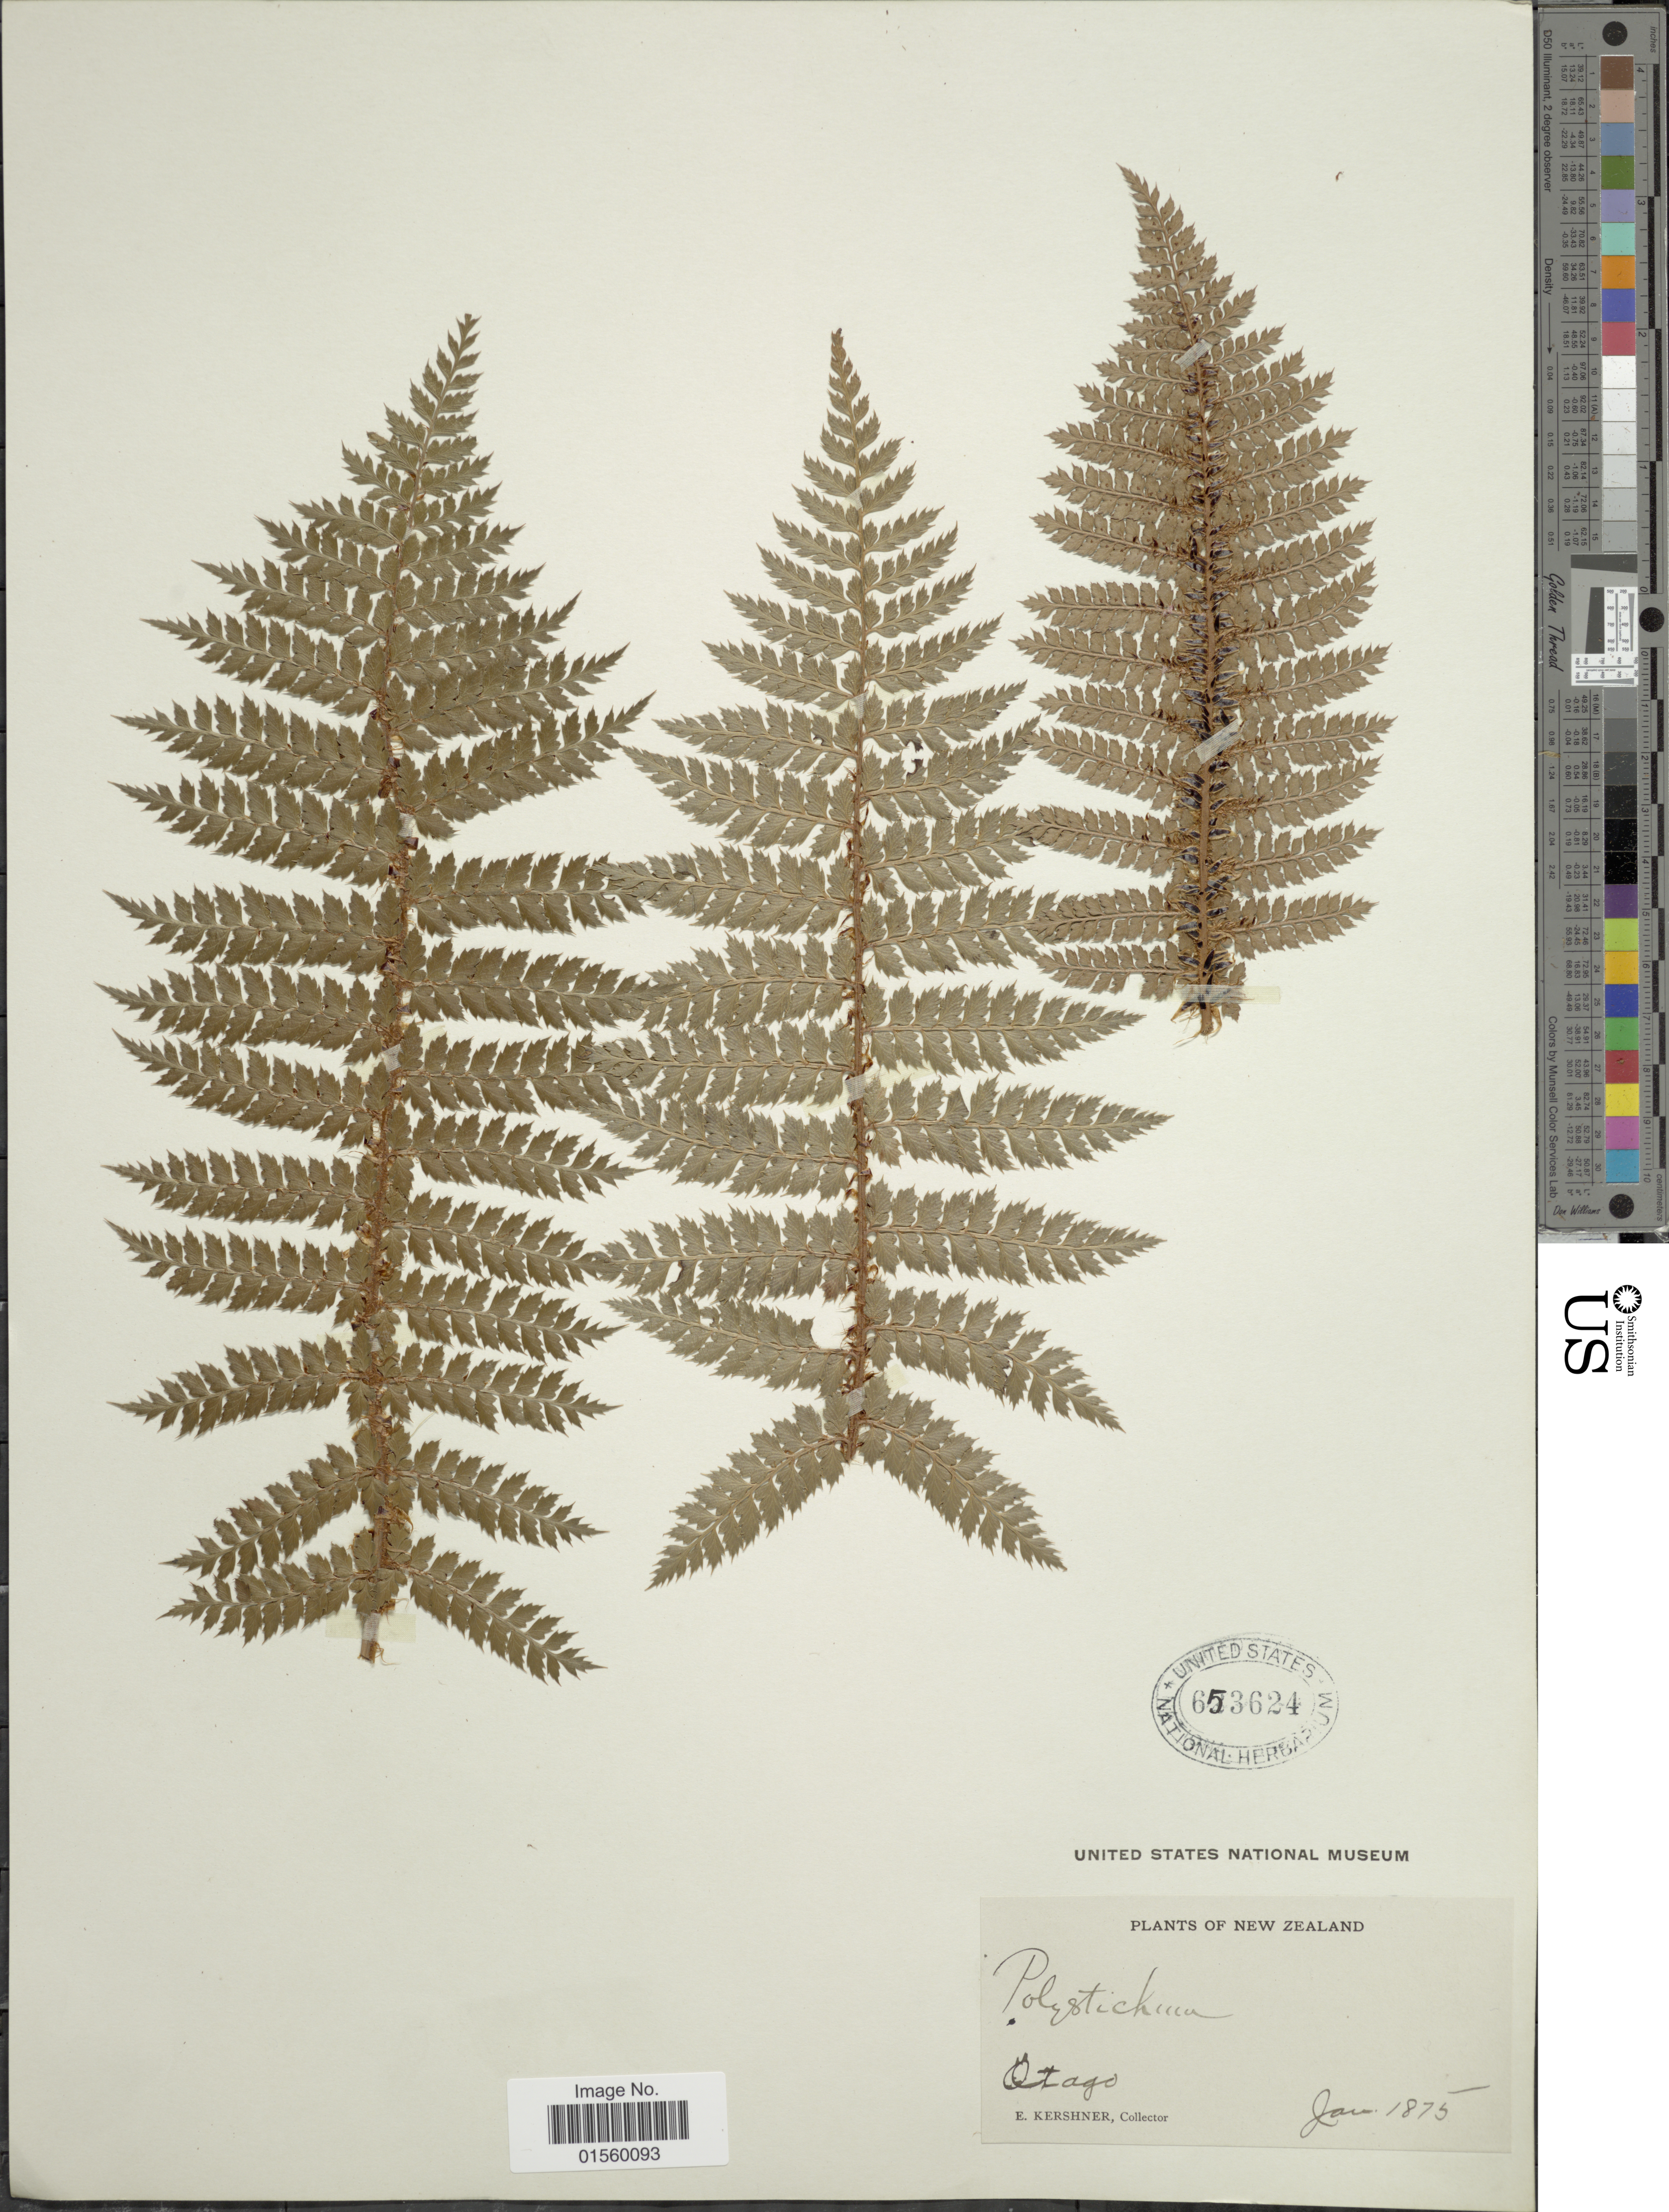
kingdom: Plantae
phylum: Tracheophyta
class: Polypodiopsida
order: Polypodiales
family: Dryopteridaceae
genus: Polystichum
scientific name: Polystichum vestitum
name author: (Sw.) C. Presl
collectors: E. Kershner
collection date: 1875-01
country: New Zealand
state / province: Otago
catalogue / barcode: US 653624